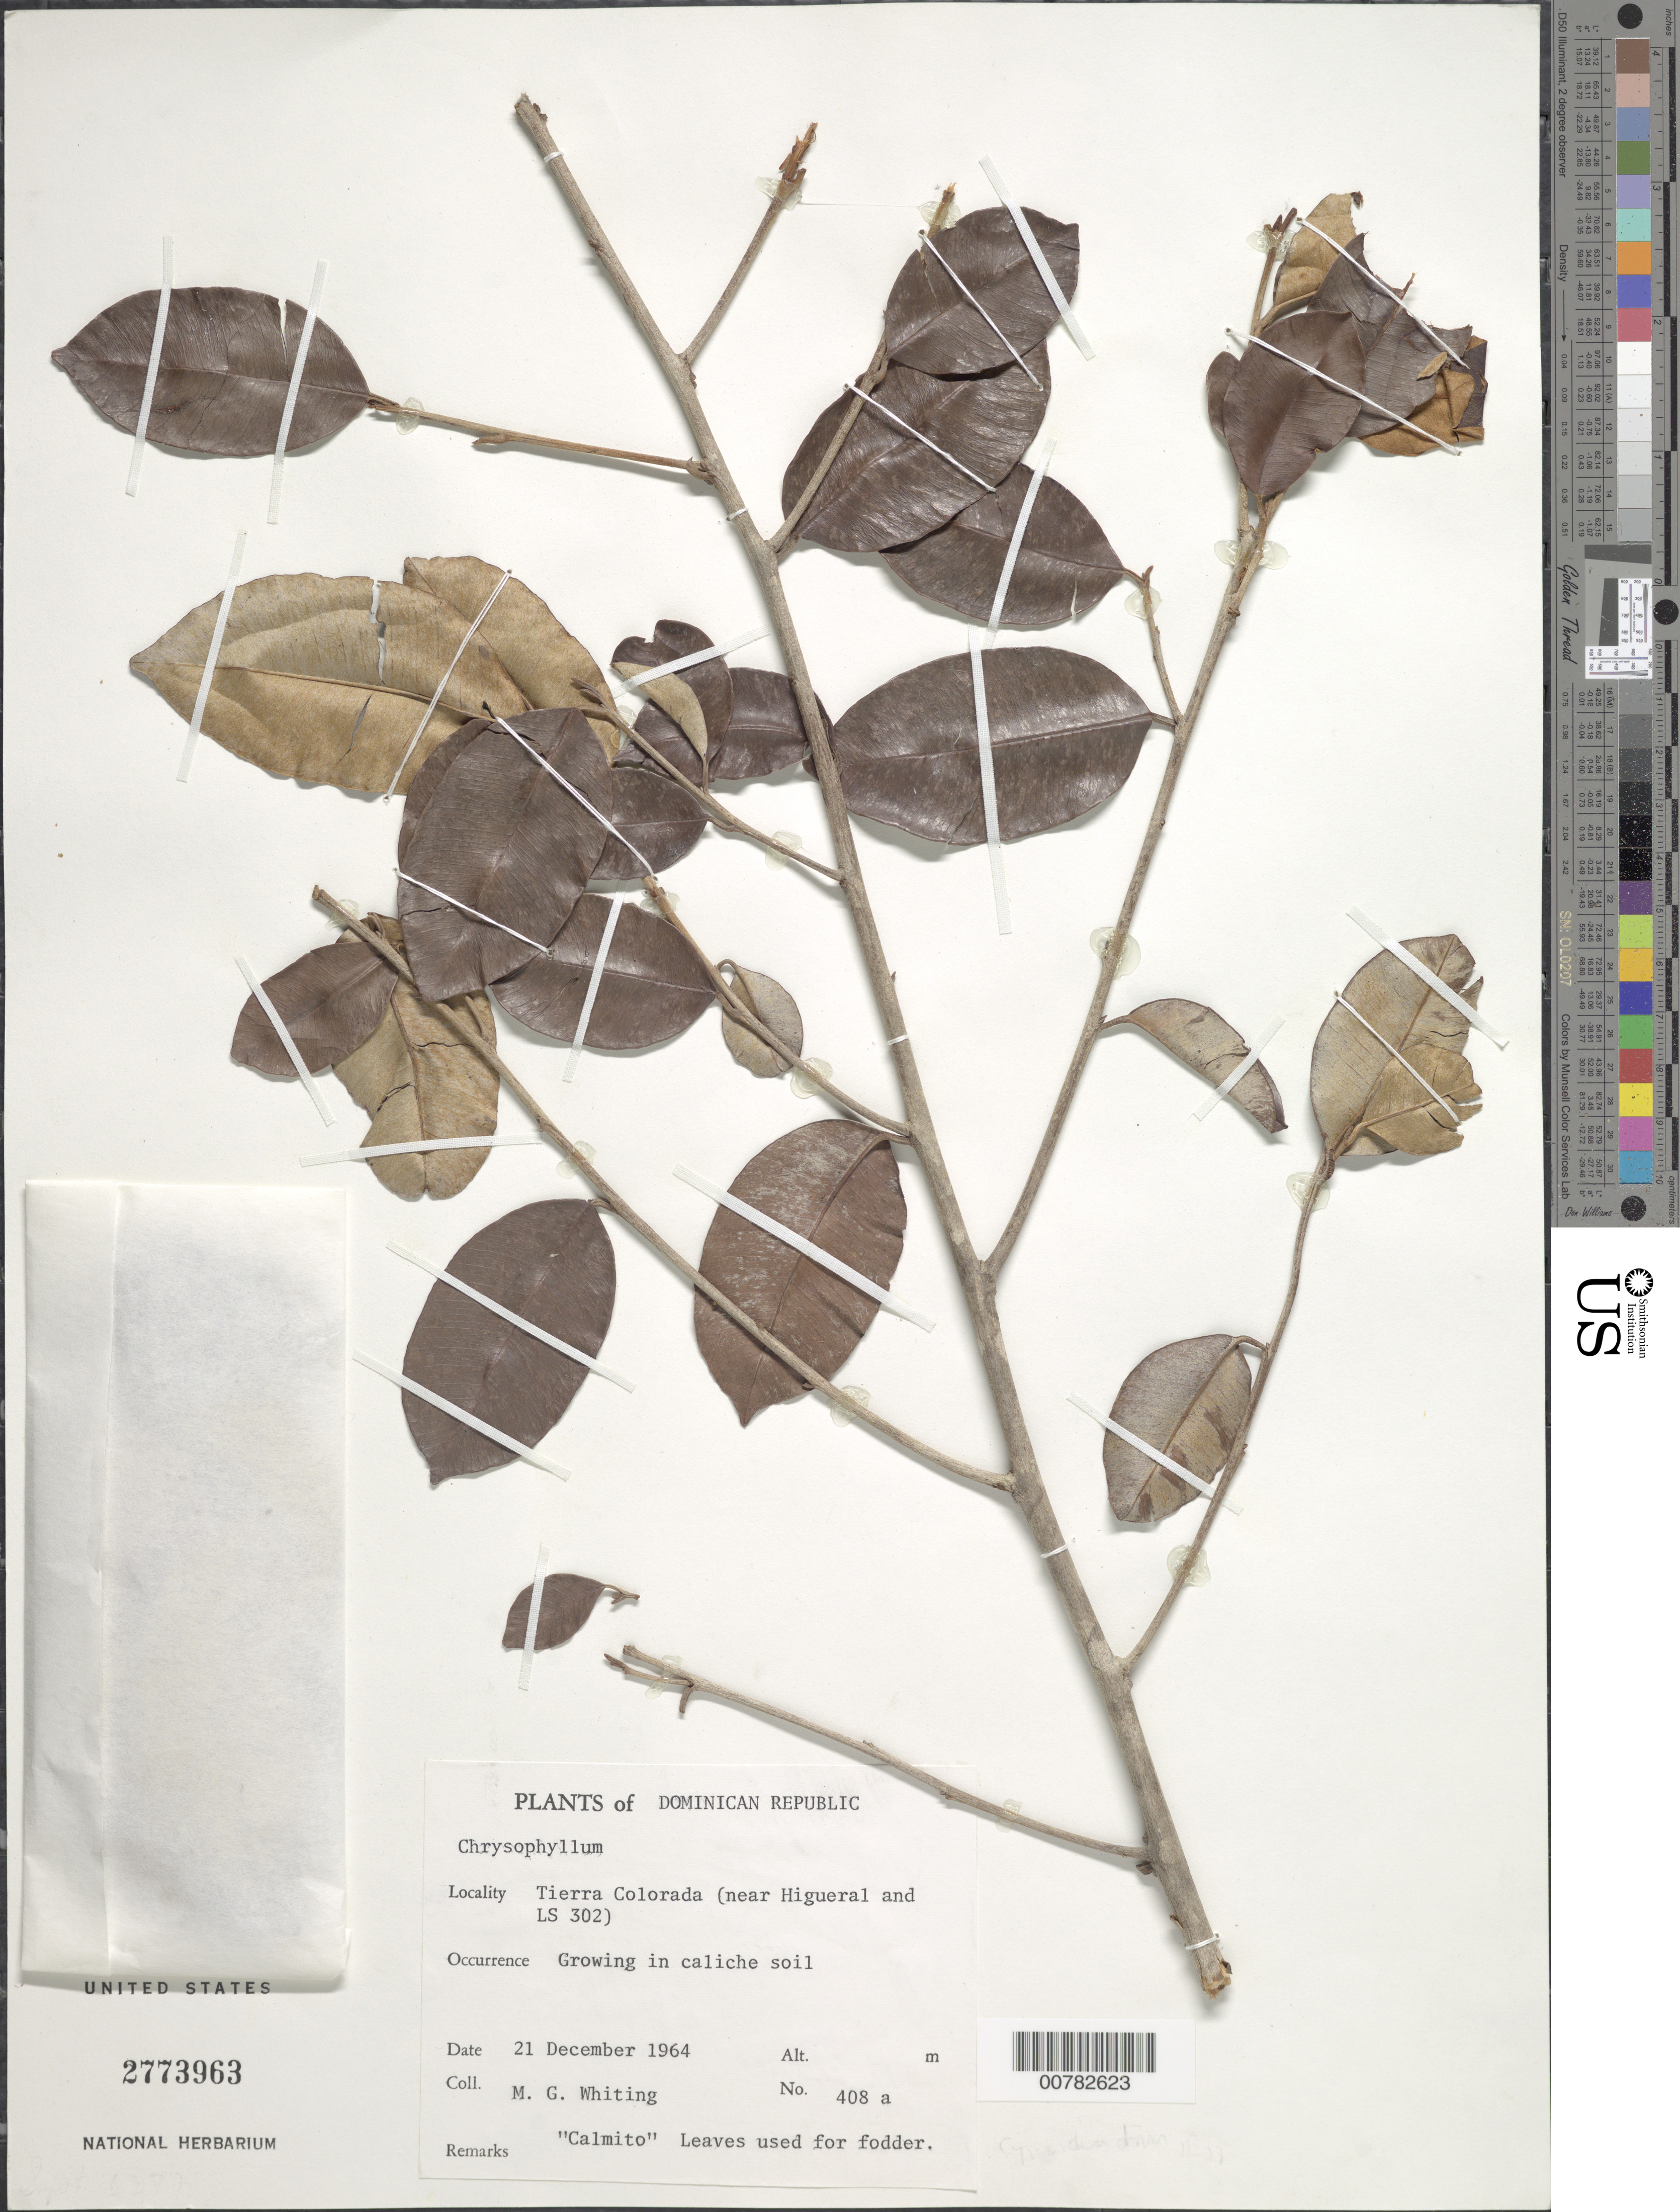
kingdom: Plantae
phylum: Tracheophyta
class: Magnoliopsida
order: Ericales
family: Sapotaceae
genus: Chrysophyllum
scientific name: Chrysophyllum sp.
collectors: M. Whiting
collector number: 408a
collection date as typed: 21 Dec 1964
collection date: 1964-12-21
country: Dominican Republic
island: Hispaniola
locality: Tierra Colorada (near Higueral and LS 302).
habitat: Caliche soil.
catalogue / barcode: US 2773963